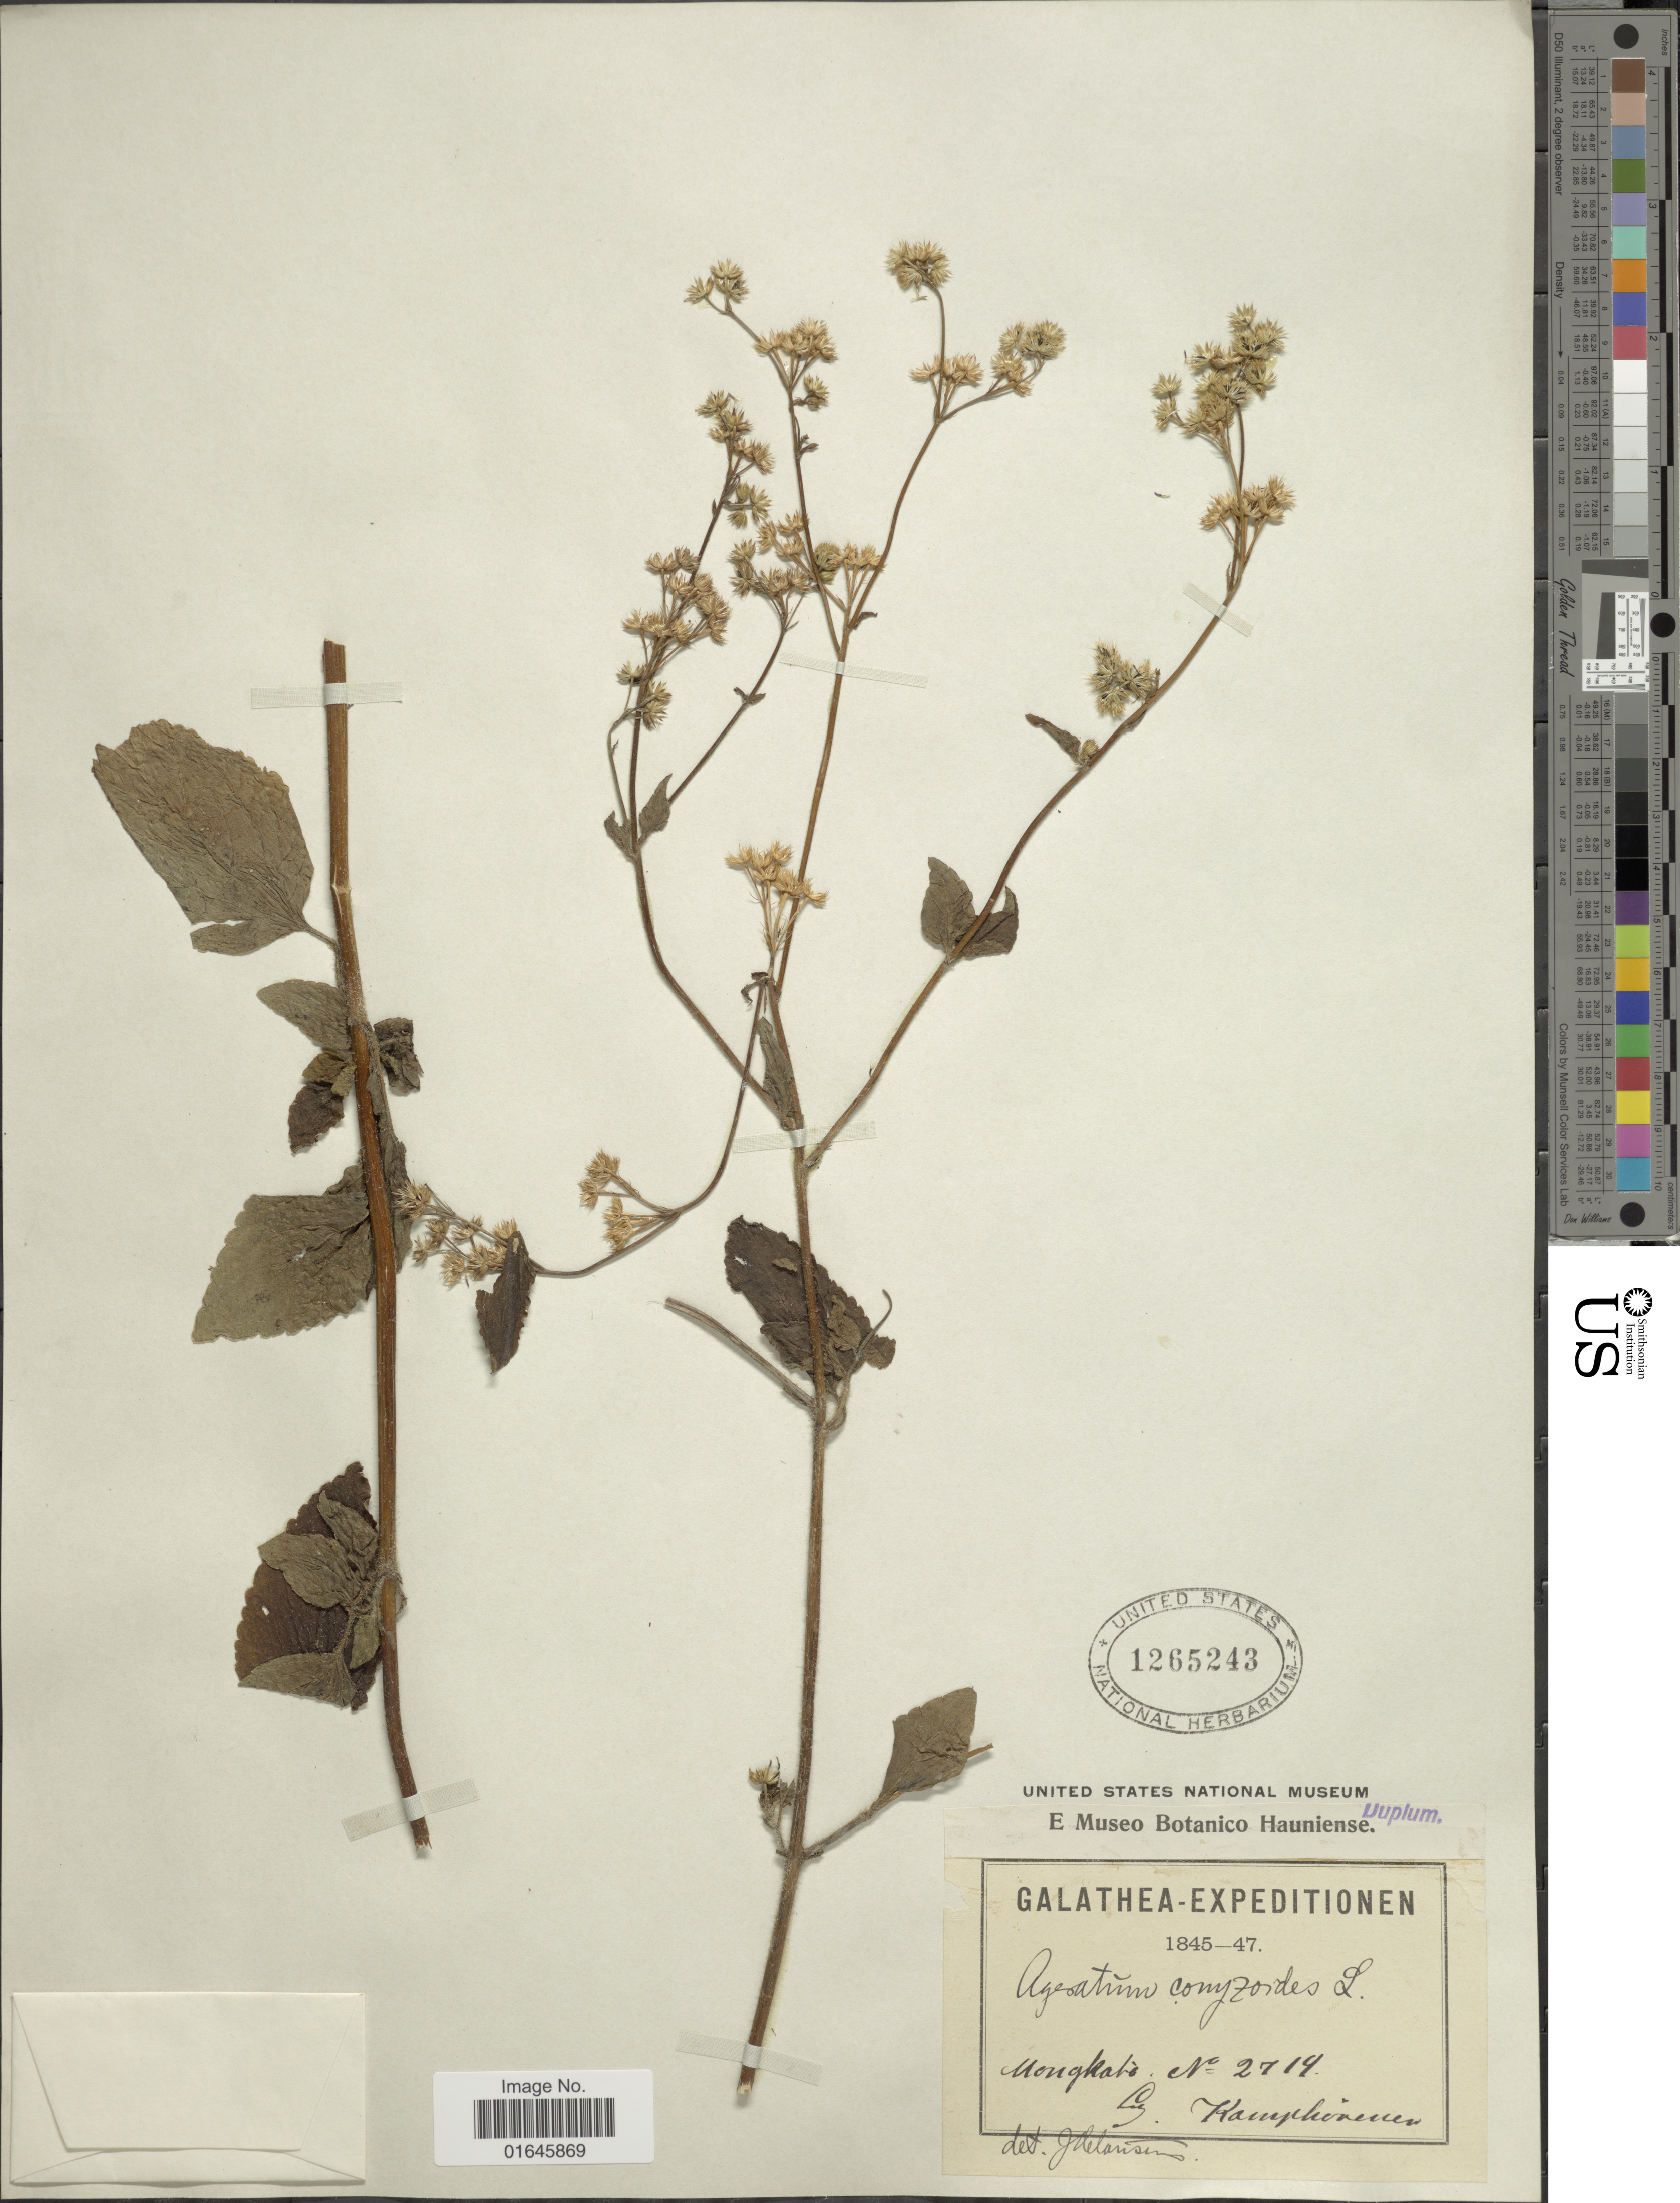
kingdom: Plantae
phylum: Tracheophyta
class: Magnoliopsida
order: Asterales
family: Asteraceae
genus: Ageratum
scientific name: Ageratum conyzoides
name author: L.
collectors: B. Kamphövener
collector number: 2714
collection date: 1845/1847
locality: Mongkolte [interpreted]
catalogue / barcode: US 1265243